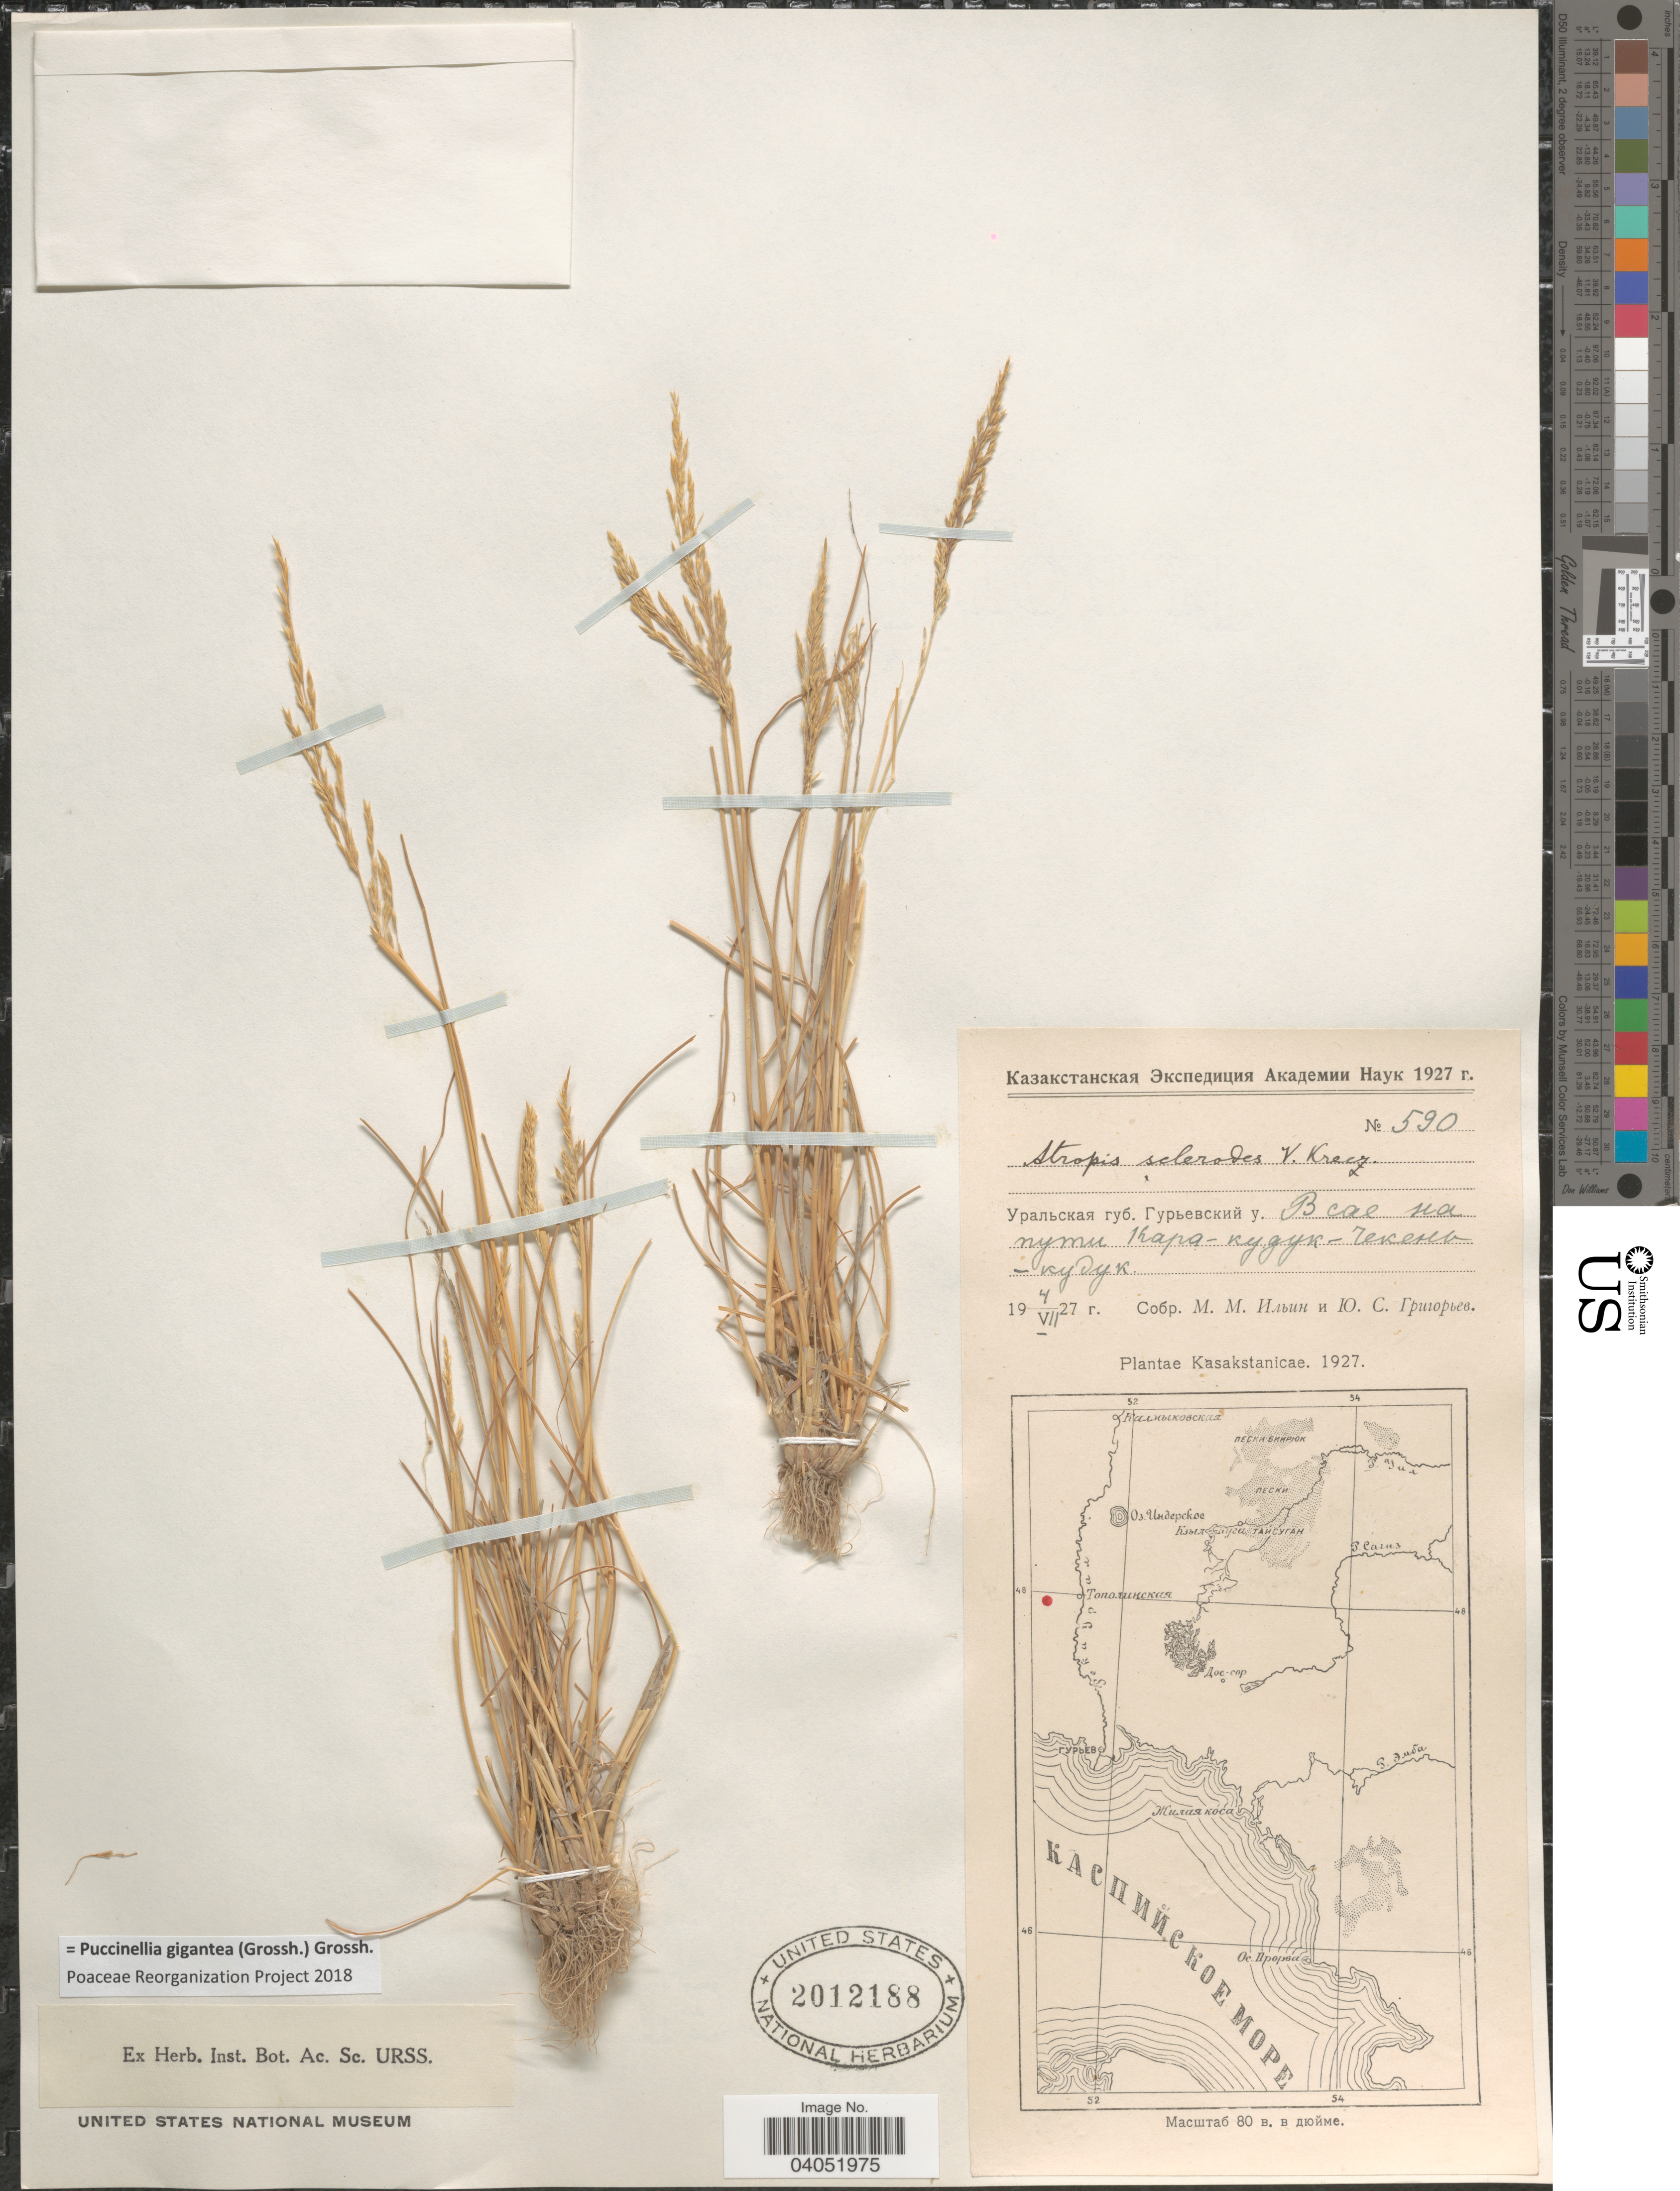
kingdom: Plantae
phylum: Tracheophyta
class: Liliopsida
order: Poales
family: Poaceae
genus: Puccinellia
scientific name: Puccinellia gigantea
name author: (Grossh.) Grossh.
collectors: M. Ilin & U. Grigorev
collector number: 590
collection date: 1927-07-04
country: Kazakhstan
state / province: West Kazakhstan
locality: On road from Kara-Kuduk to Cheken-Kuduk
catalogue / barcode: US 2012188